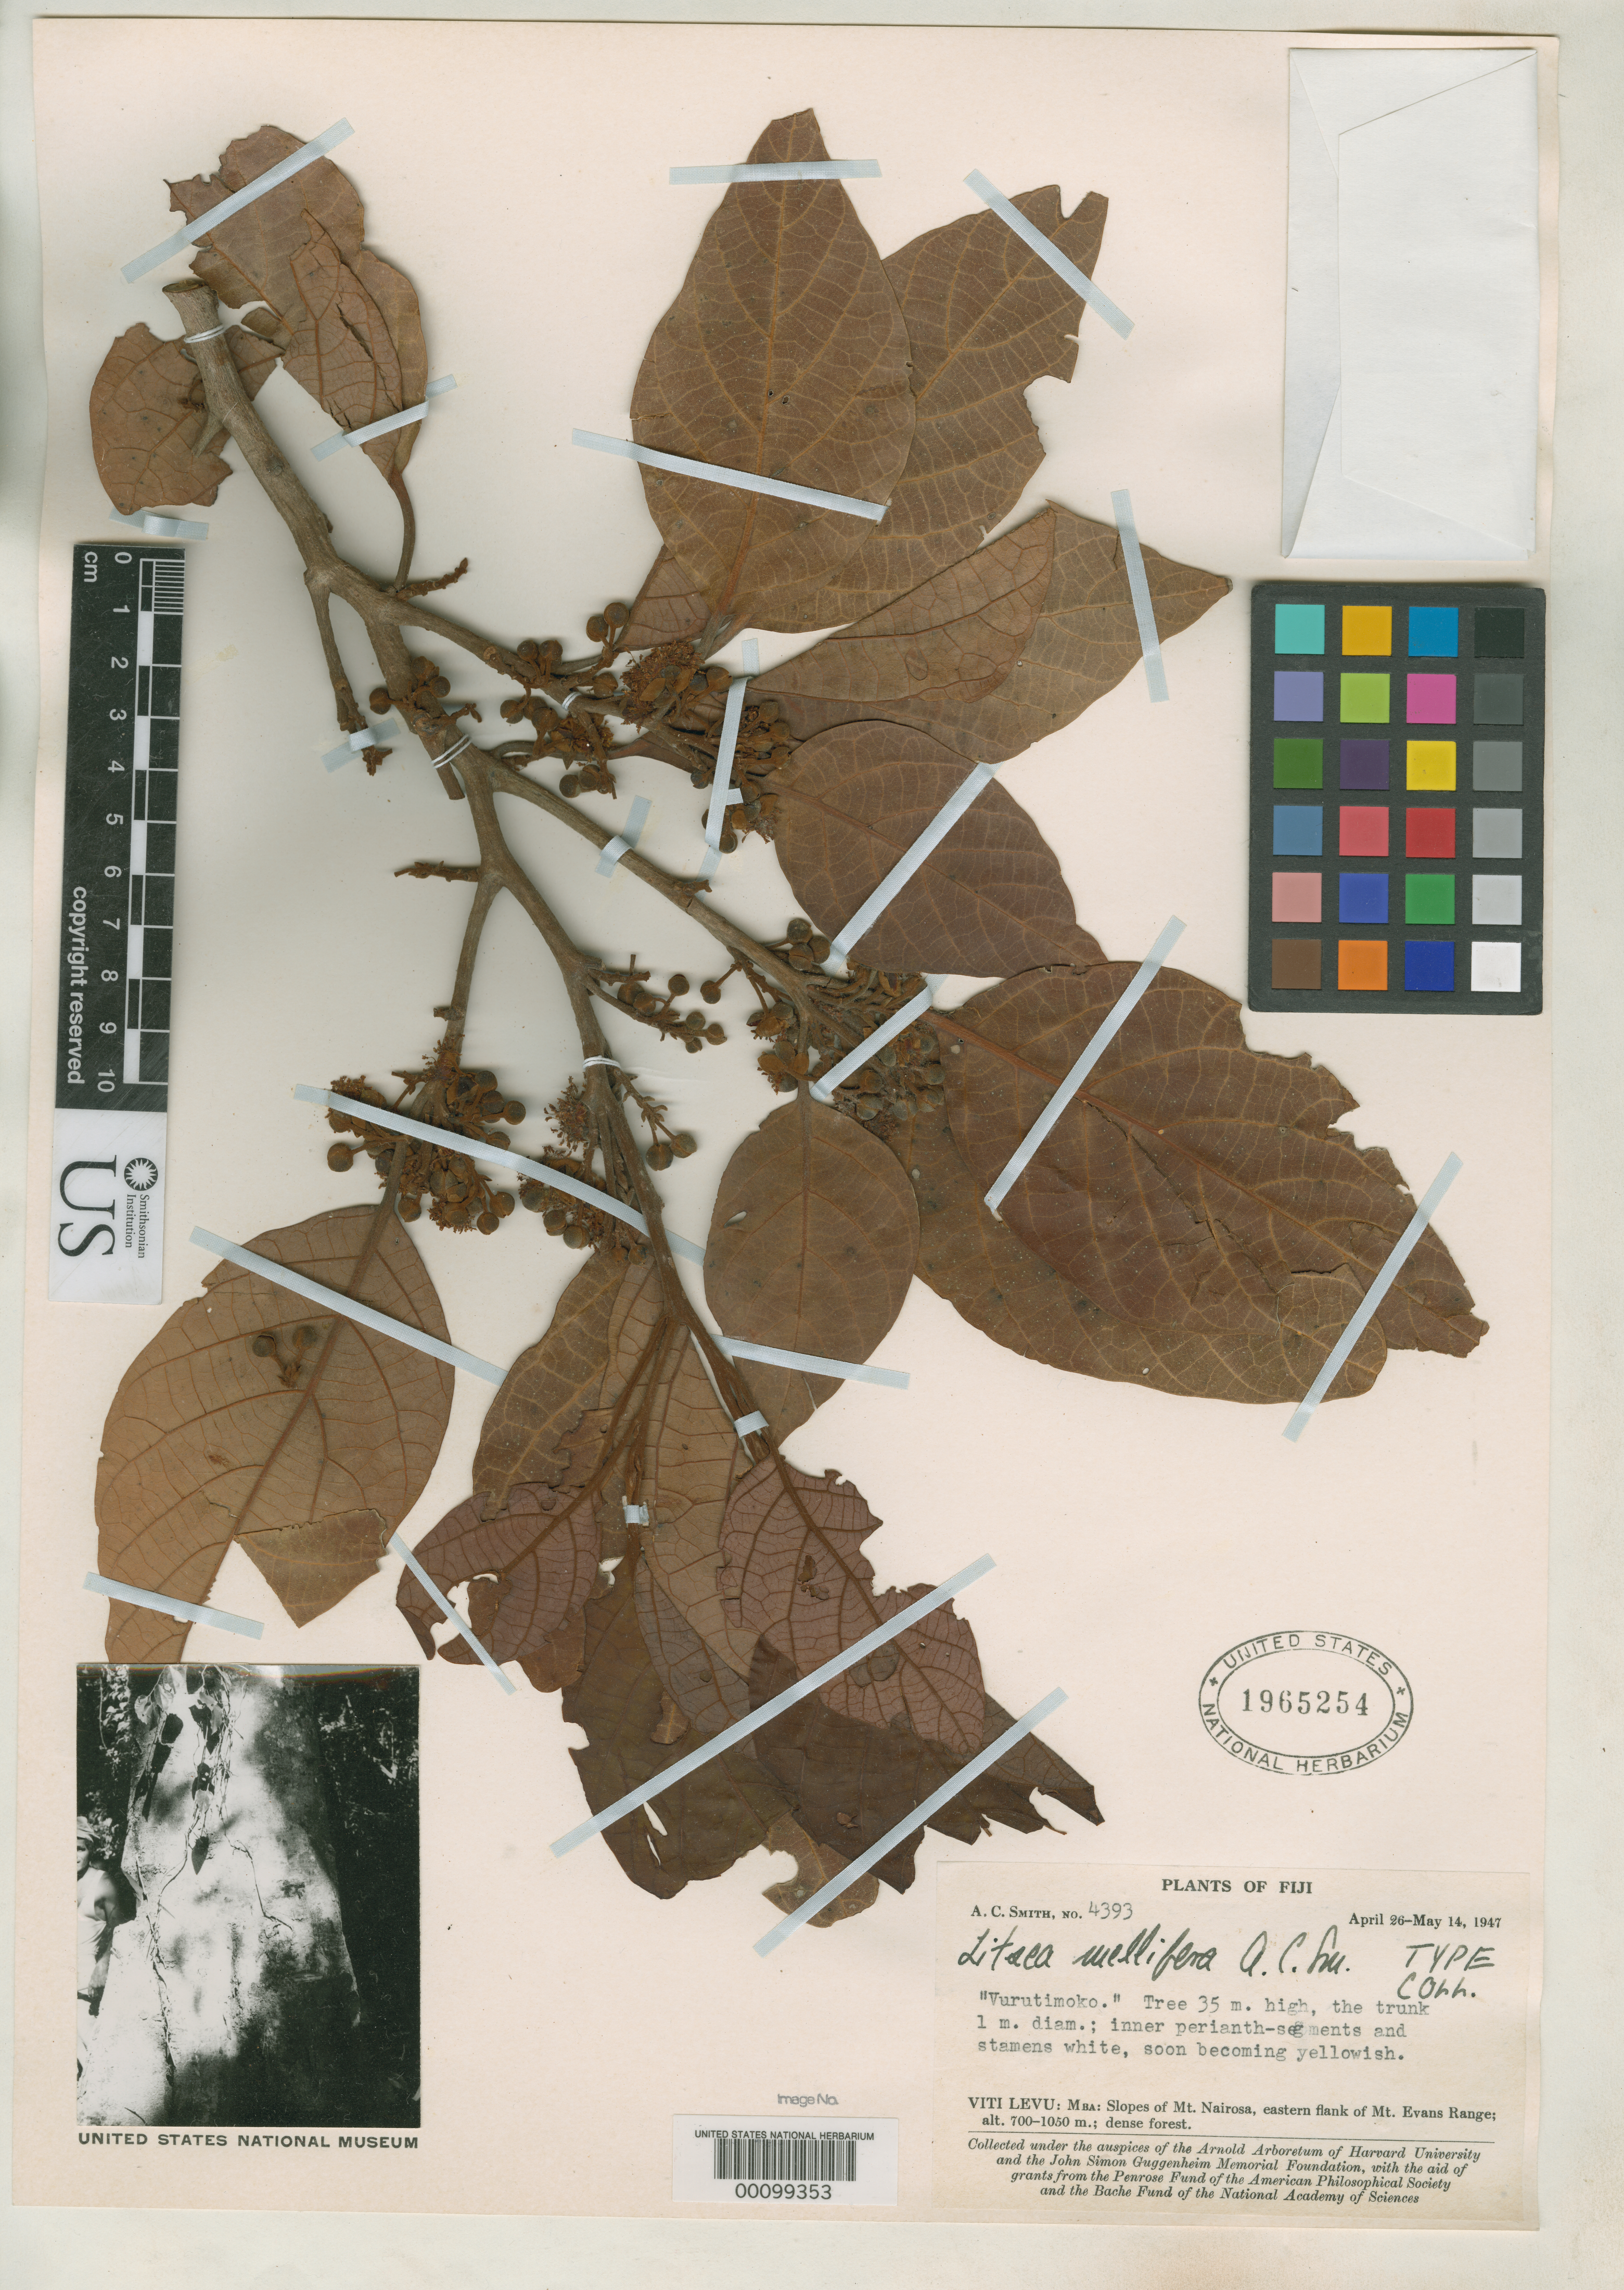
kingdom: Plantae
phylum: Tracheophyta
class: Magnoliopsida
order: Laurales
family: Lauraceae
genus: Litsea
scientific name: Litsea mellifera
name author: A.C. Sm.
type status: Isotype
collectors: A. C. Smith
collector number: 4393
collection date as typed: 14 May 1947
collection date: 1947-05-14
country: Fiji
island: Viti Levu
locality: Mba, slopes of Mt. Evans Range. [Viti Levu Group]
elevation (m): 700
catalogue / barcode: US 1965254